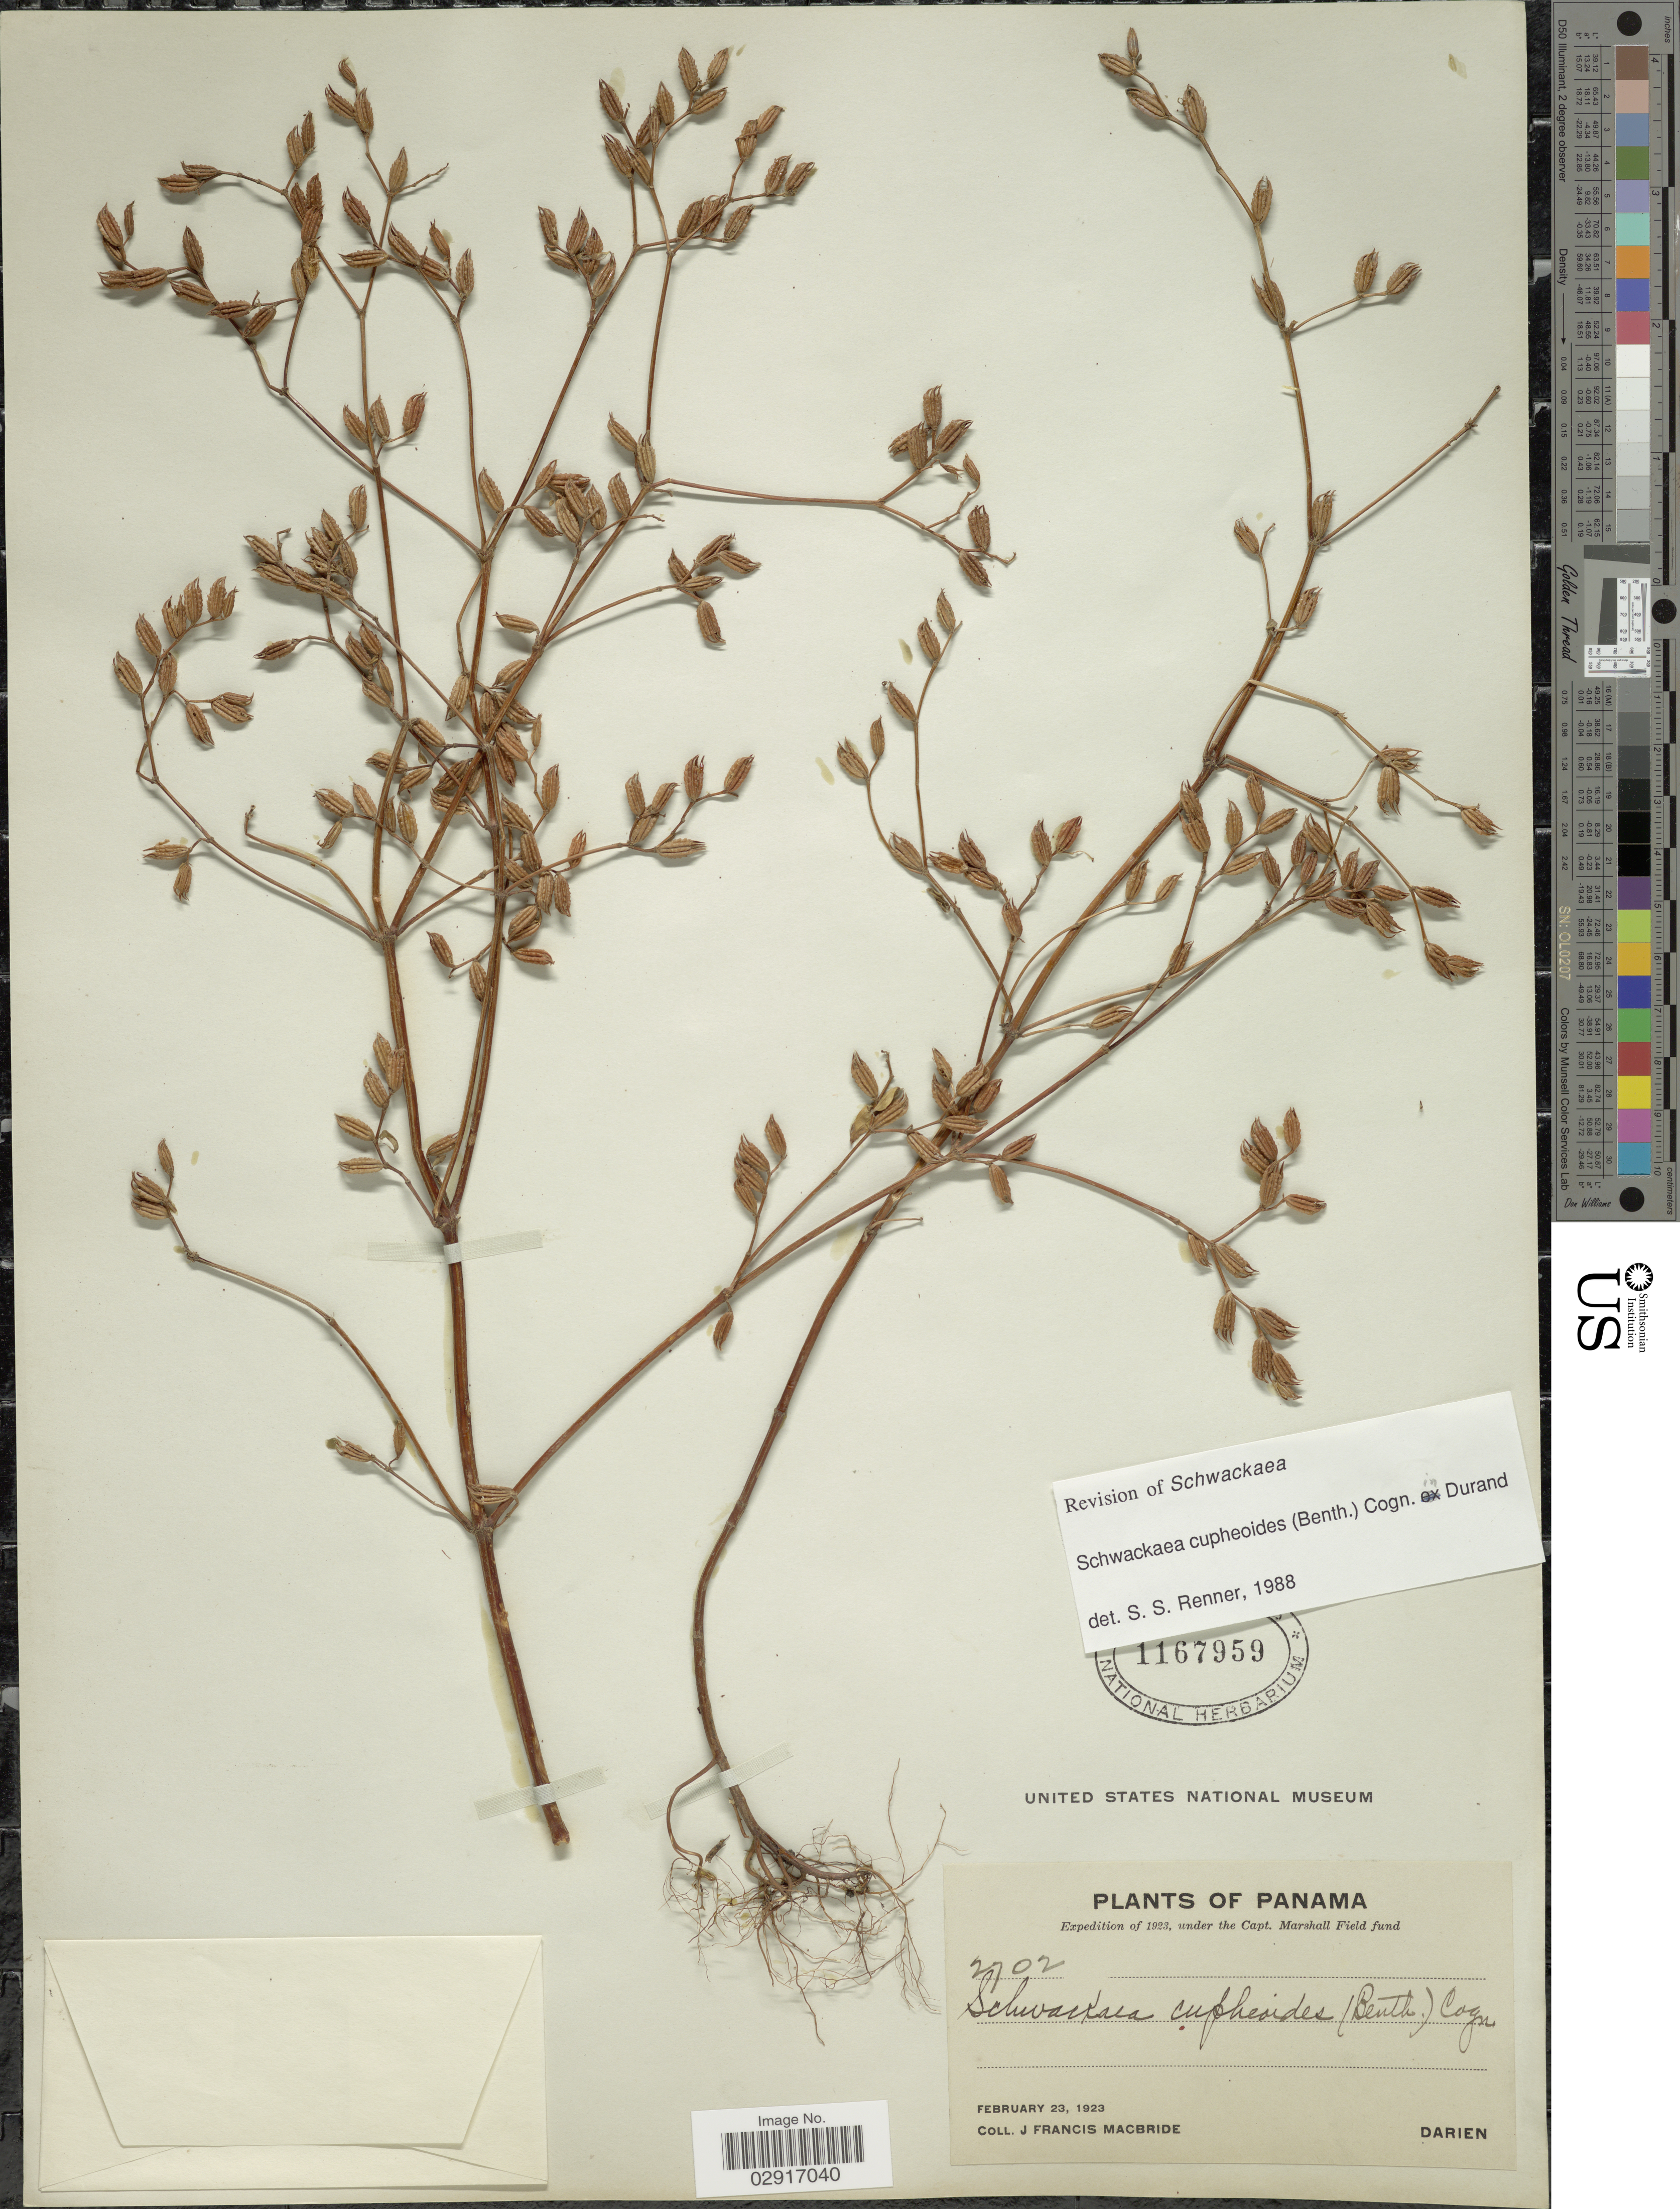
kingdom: Plantae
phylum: Tracheophyta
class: Magnoliopsida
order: Myrtales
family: Melastomataceae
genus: Schwackaea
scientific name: Schwackaea cupheoides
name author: (Benth.) Cogn.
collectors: J. F. Macbride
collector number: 2702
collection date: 1923-02-23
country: Panama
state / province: Darién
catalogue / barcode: US 1167959